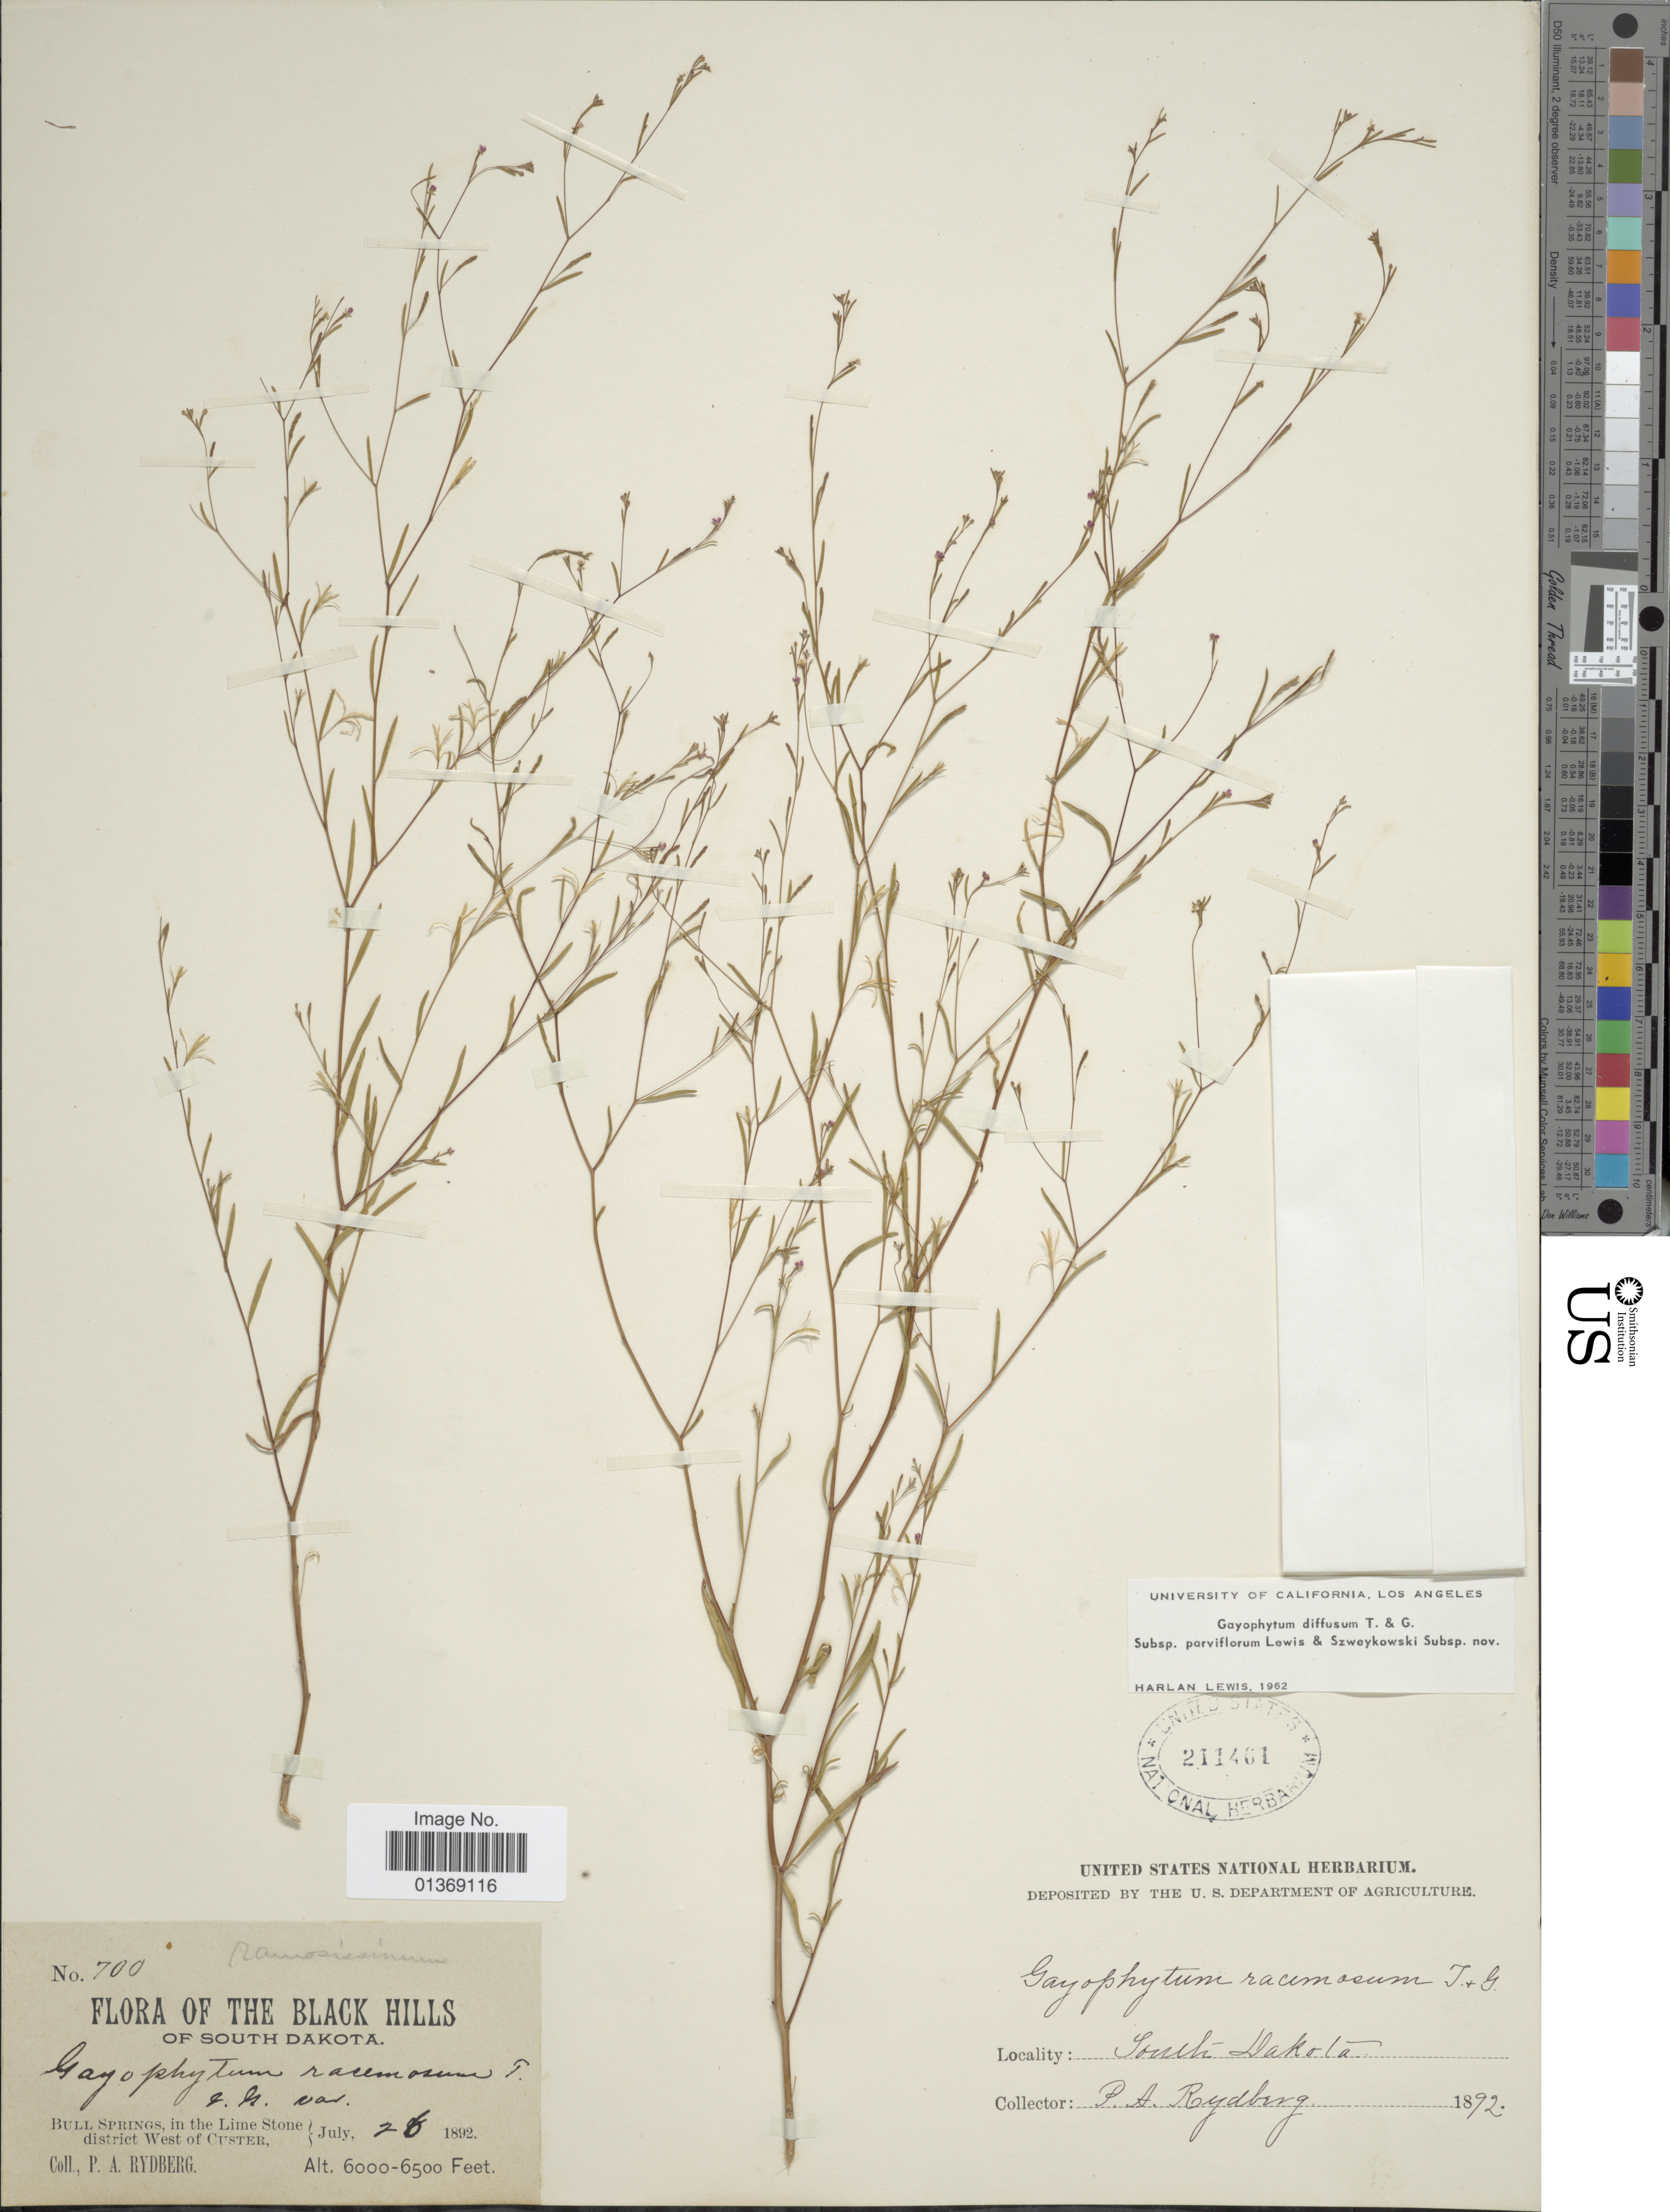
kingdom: Plantae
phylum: Tracheophyta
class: Magnoliopsida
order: Myrtales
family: Onagraceae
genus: Gayophytum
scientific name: Gayophytum diffusum subsp. parviflorum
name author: F. H. Lewis & Szweyk.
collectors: P. A. Rydberg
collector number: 700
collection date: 1892-07-26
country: United States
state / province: South Dakota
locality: The Black Hills, Bull Springs, in the Lime Stone, district West of Custer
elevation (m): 1829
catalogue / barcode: US 211461